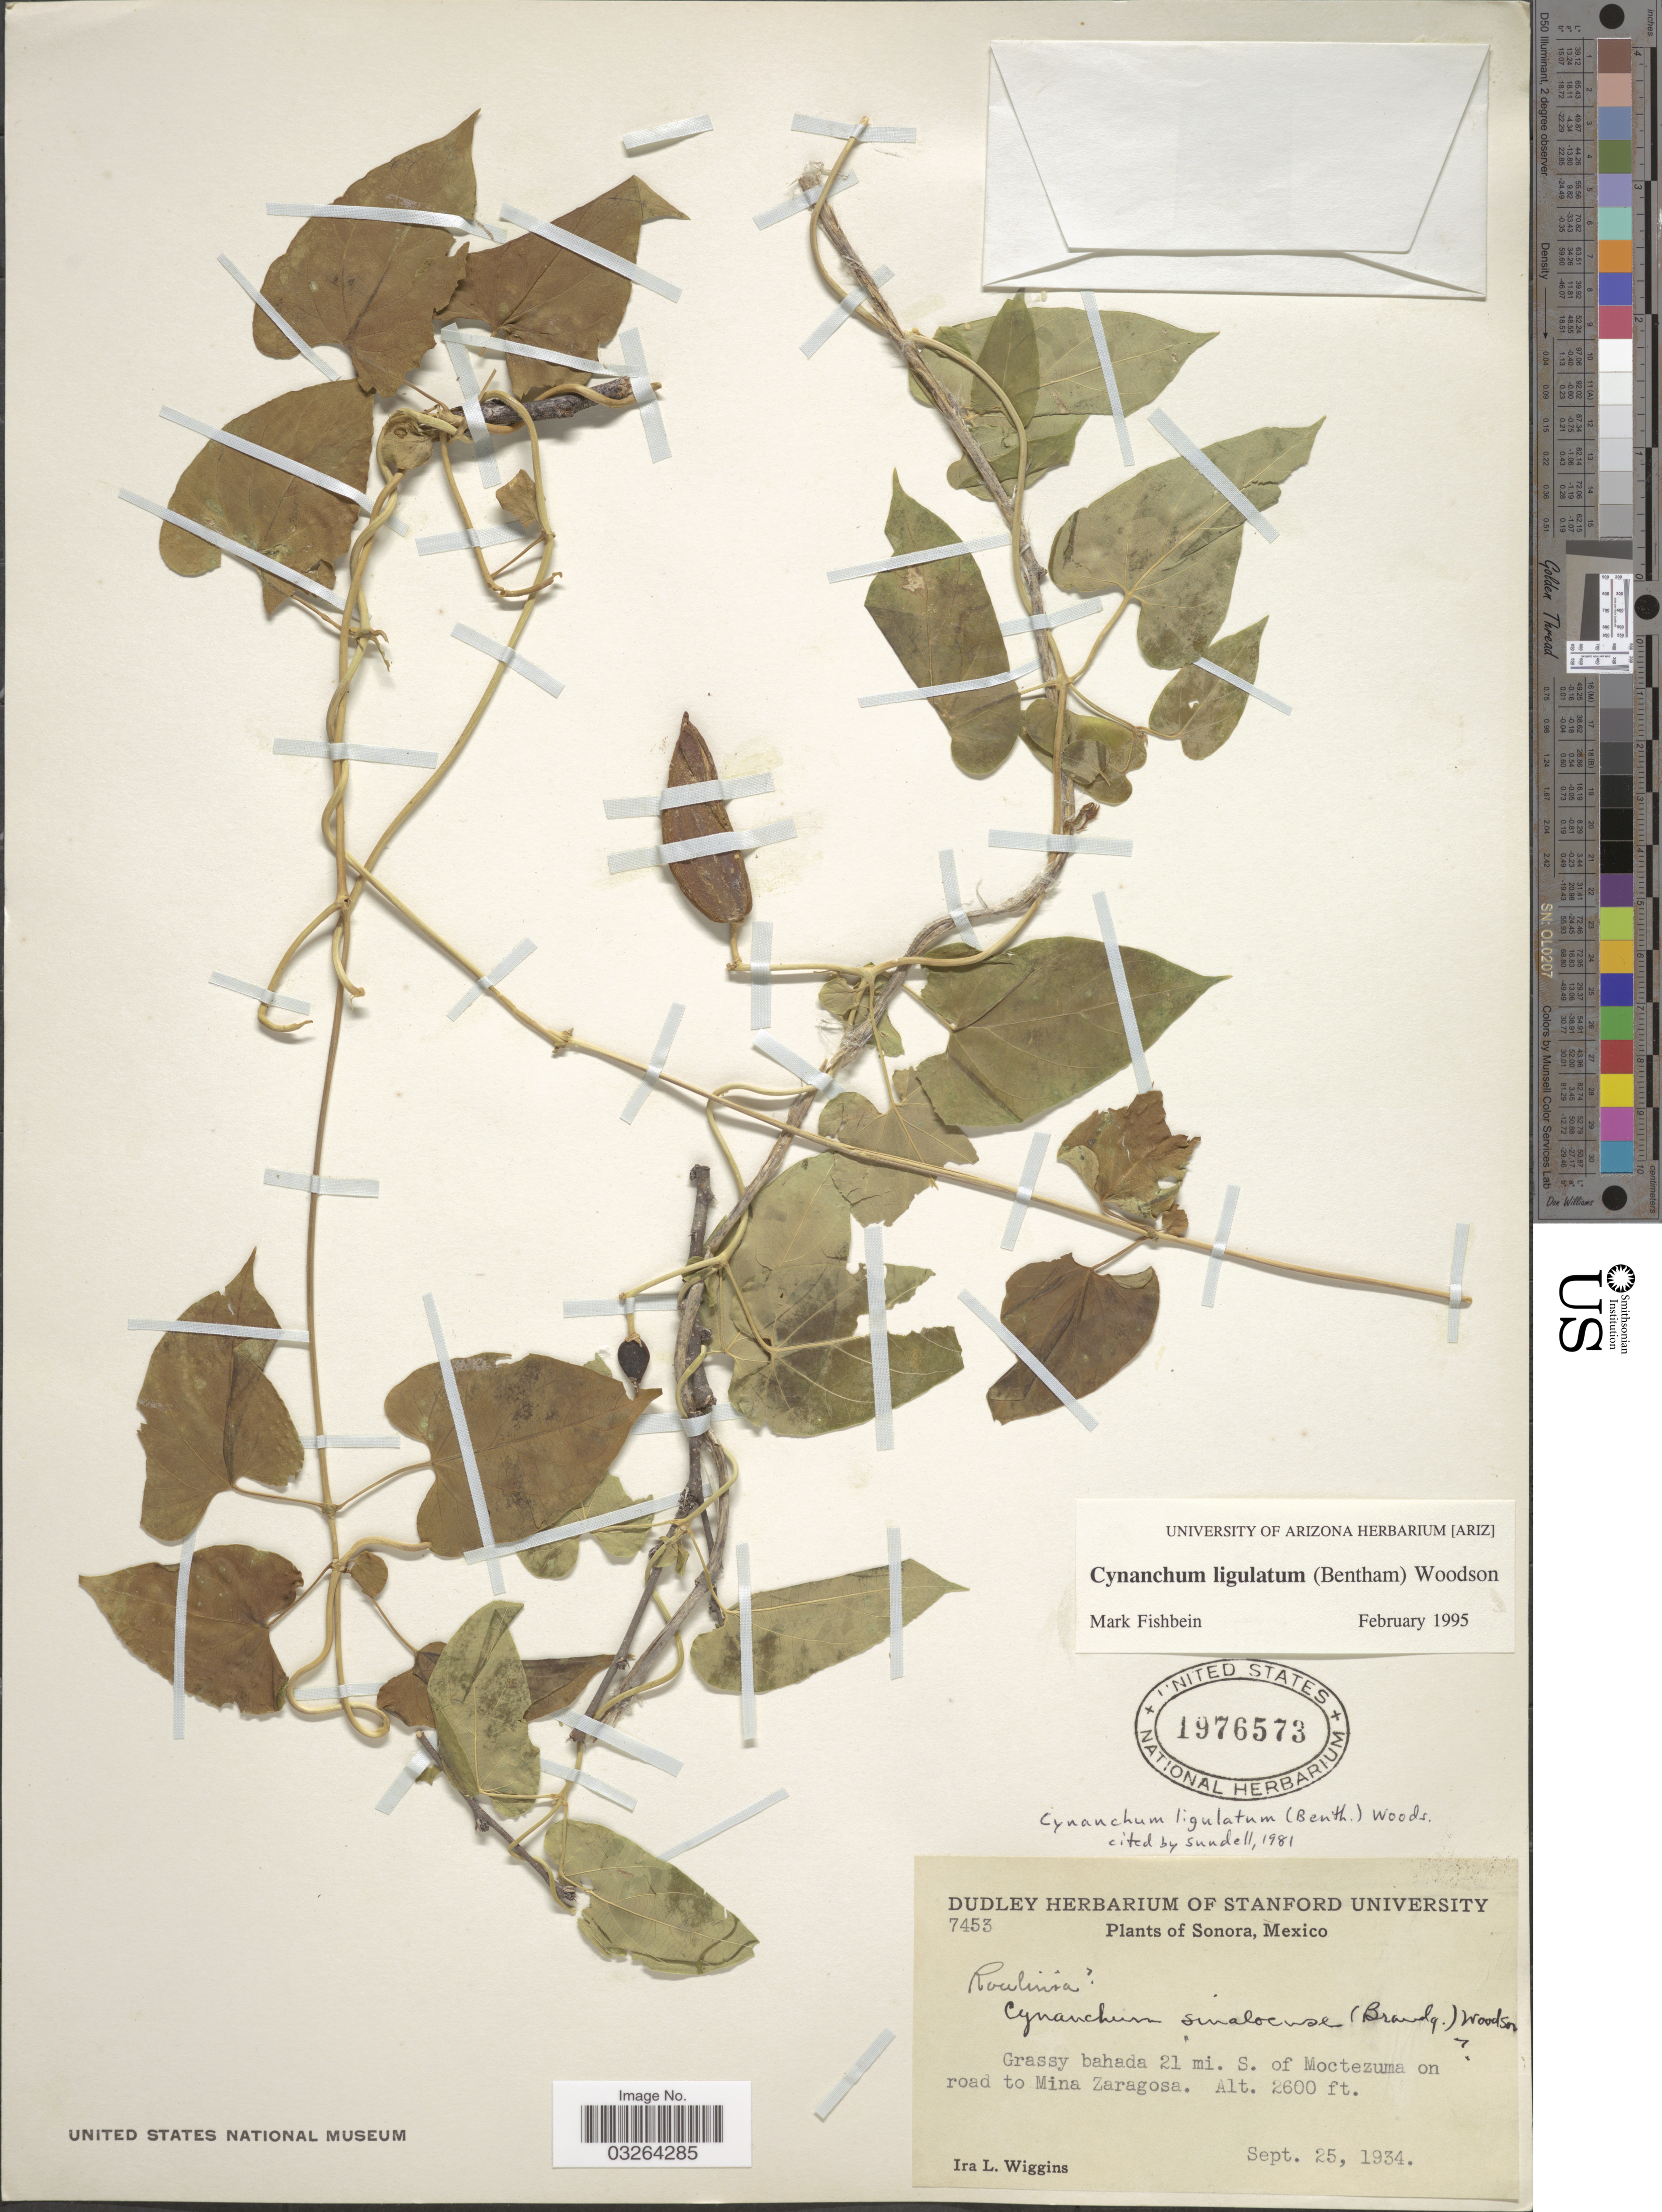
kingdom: Plantae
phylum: Tracheophyta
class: Magnoliopsida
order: Gentianales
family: Apocynaceae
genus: Cynanchum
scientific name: Cynanchum ligulatum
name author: (Benth.) Woodson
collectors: I. L. Wiggins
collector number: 7453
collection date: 1934-09-25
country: Mexico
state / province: Sonora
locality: Grassy bahada 21 mi. S. of Moctezuma on road to Mina Zaragosa.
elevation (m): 792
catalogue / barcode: US 1976573